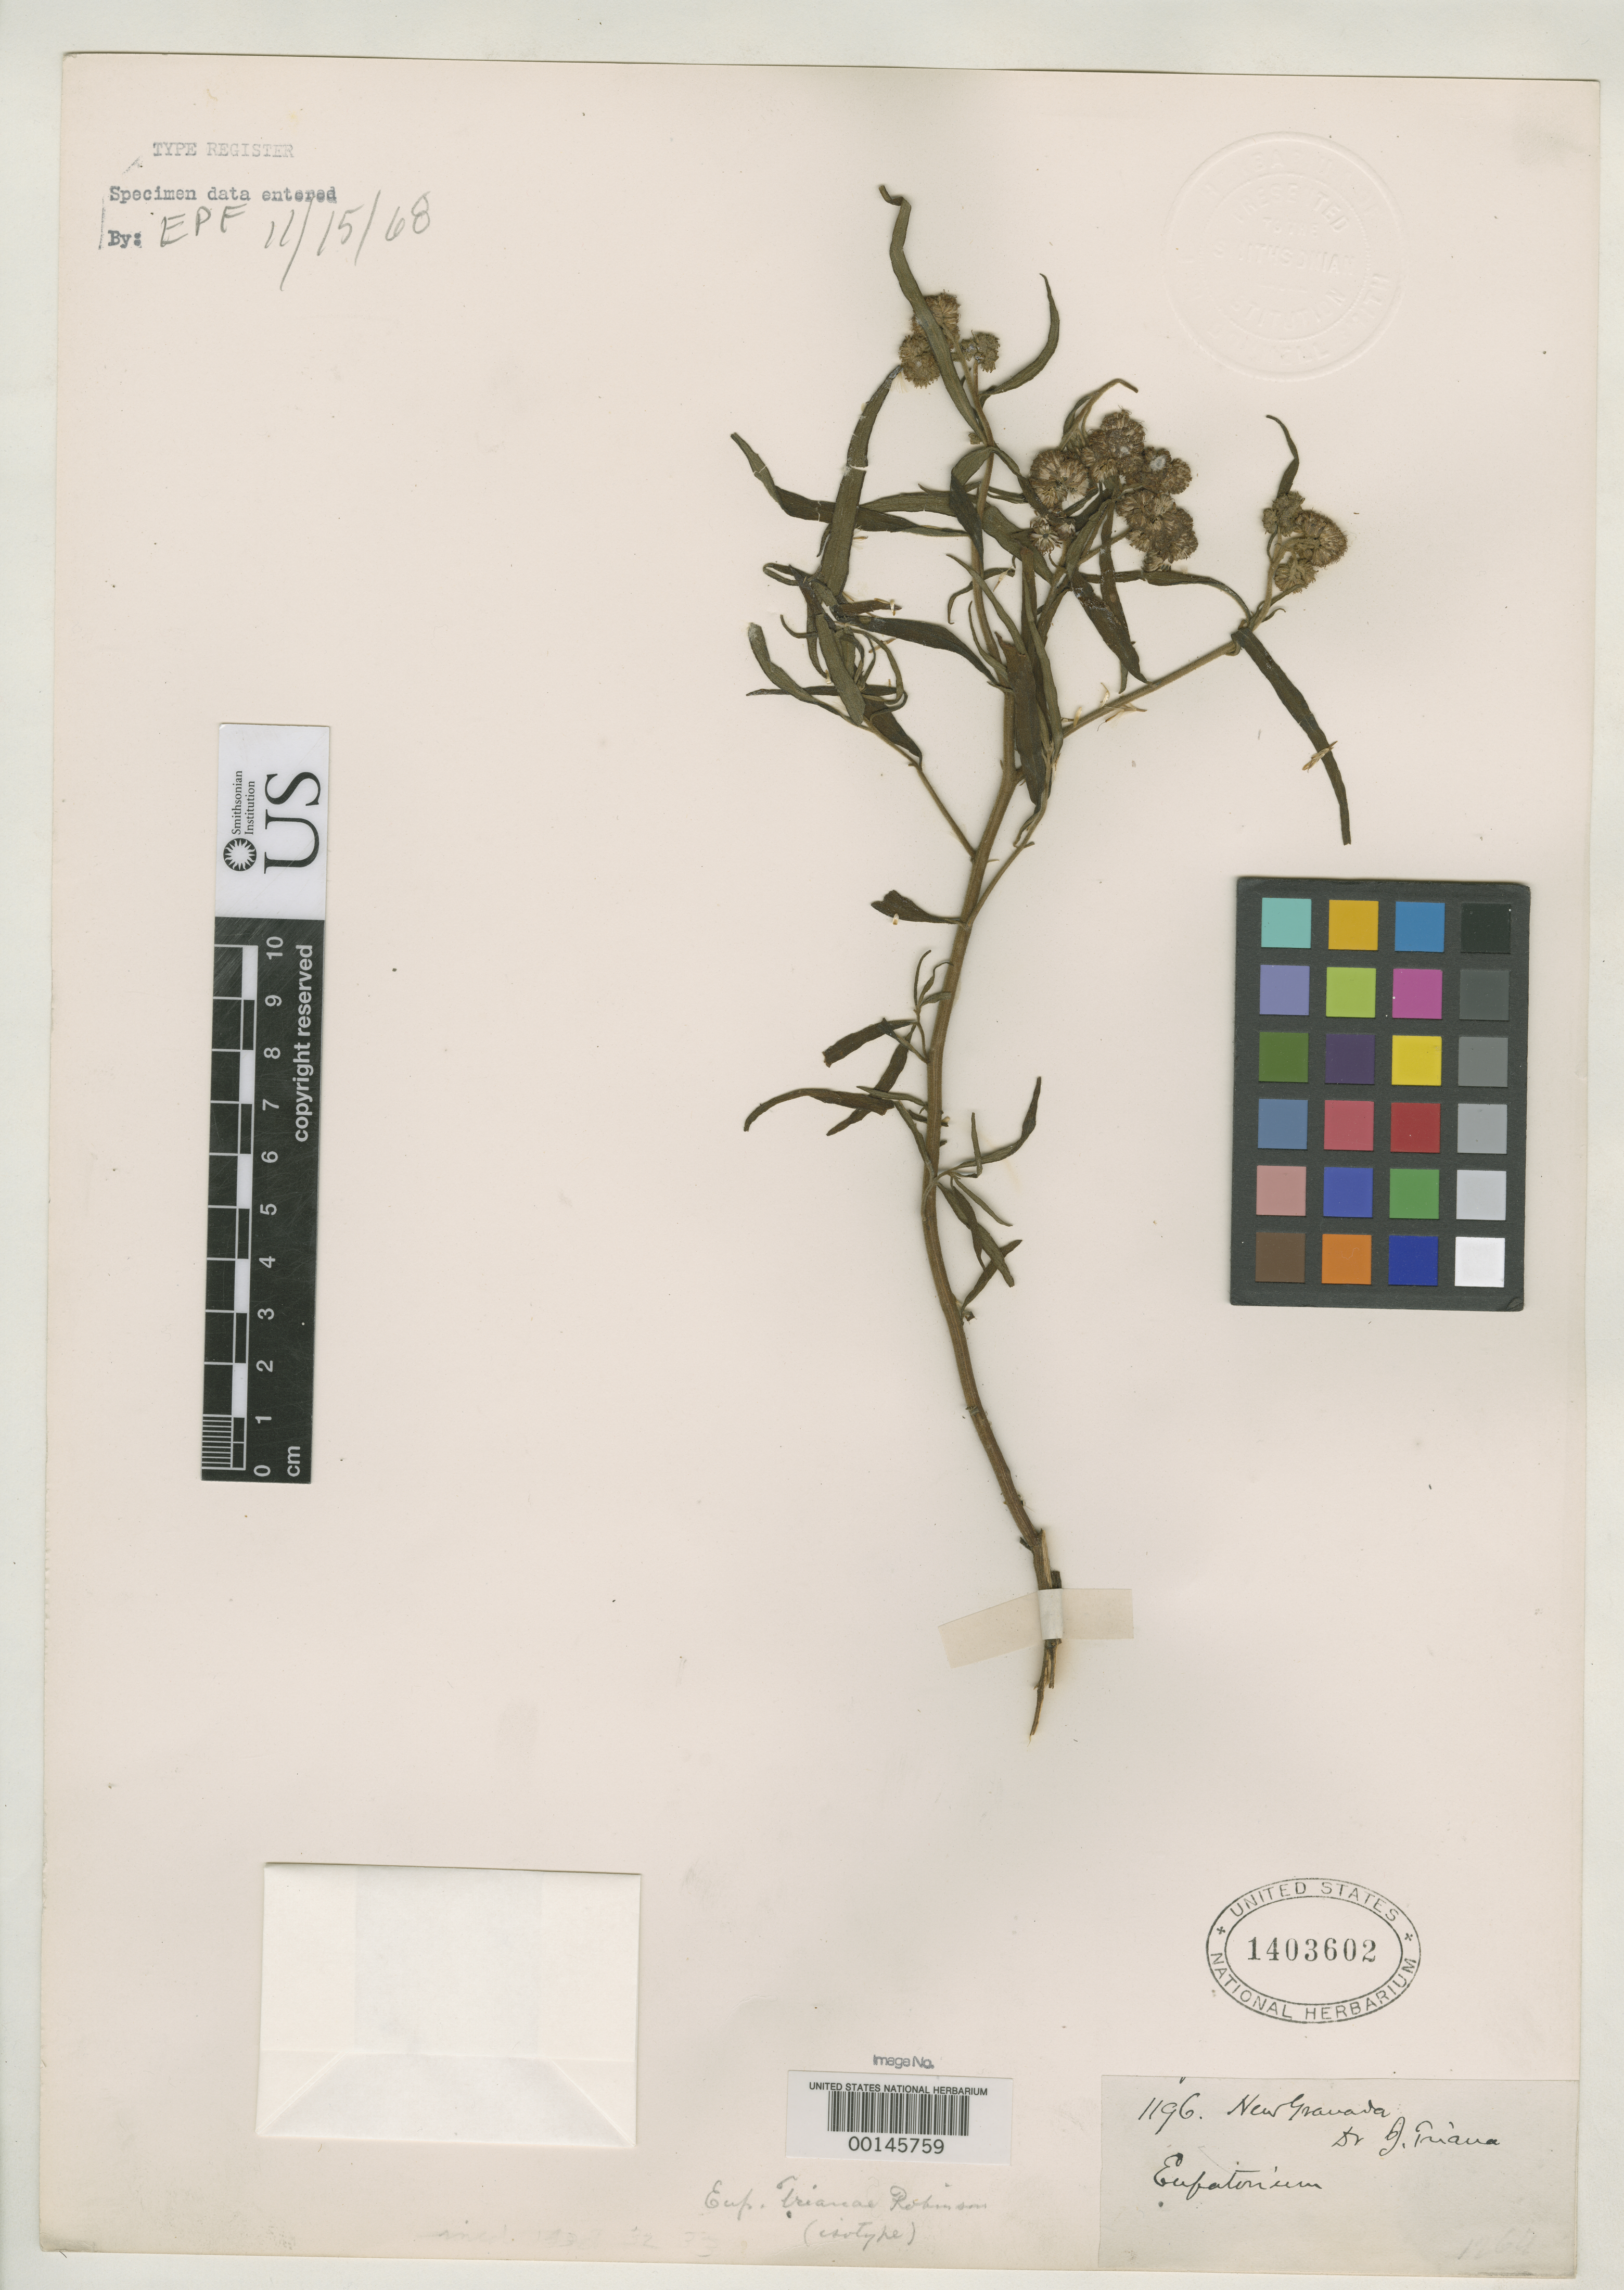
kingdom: Plantae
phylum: Tracheophyta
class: Magnoliopsida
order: Asterales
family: Asteraceae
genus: Eupatorium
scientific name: Eupatorium trianae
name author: B.L. Rob.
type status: Isotype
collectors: J. J. Triana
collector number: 1196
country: Colombia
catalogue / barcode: US 1403602